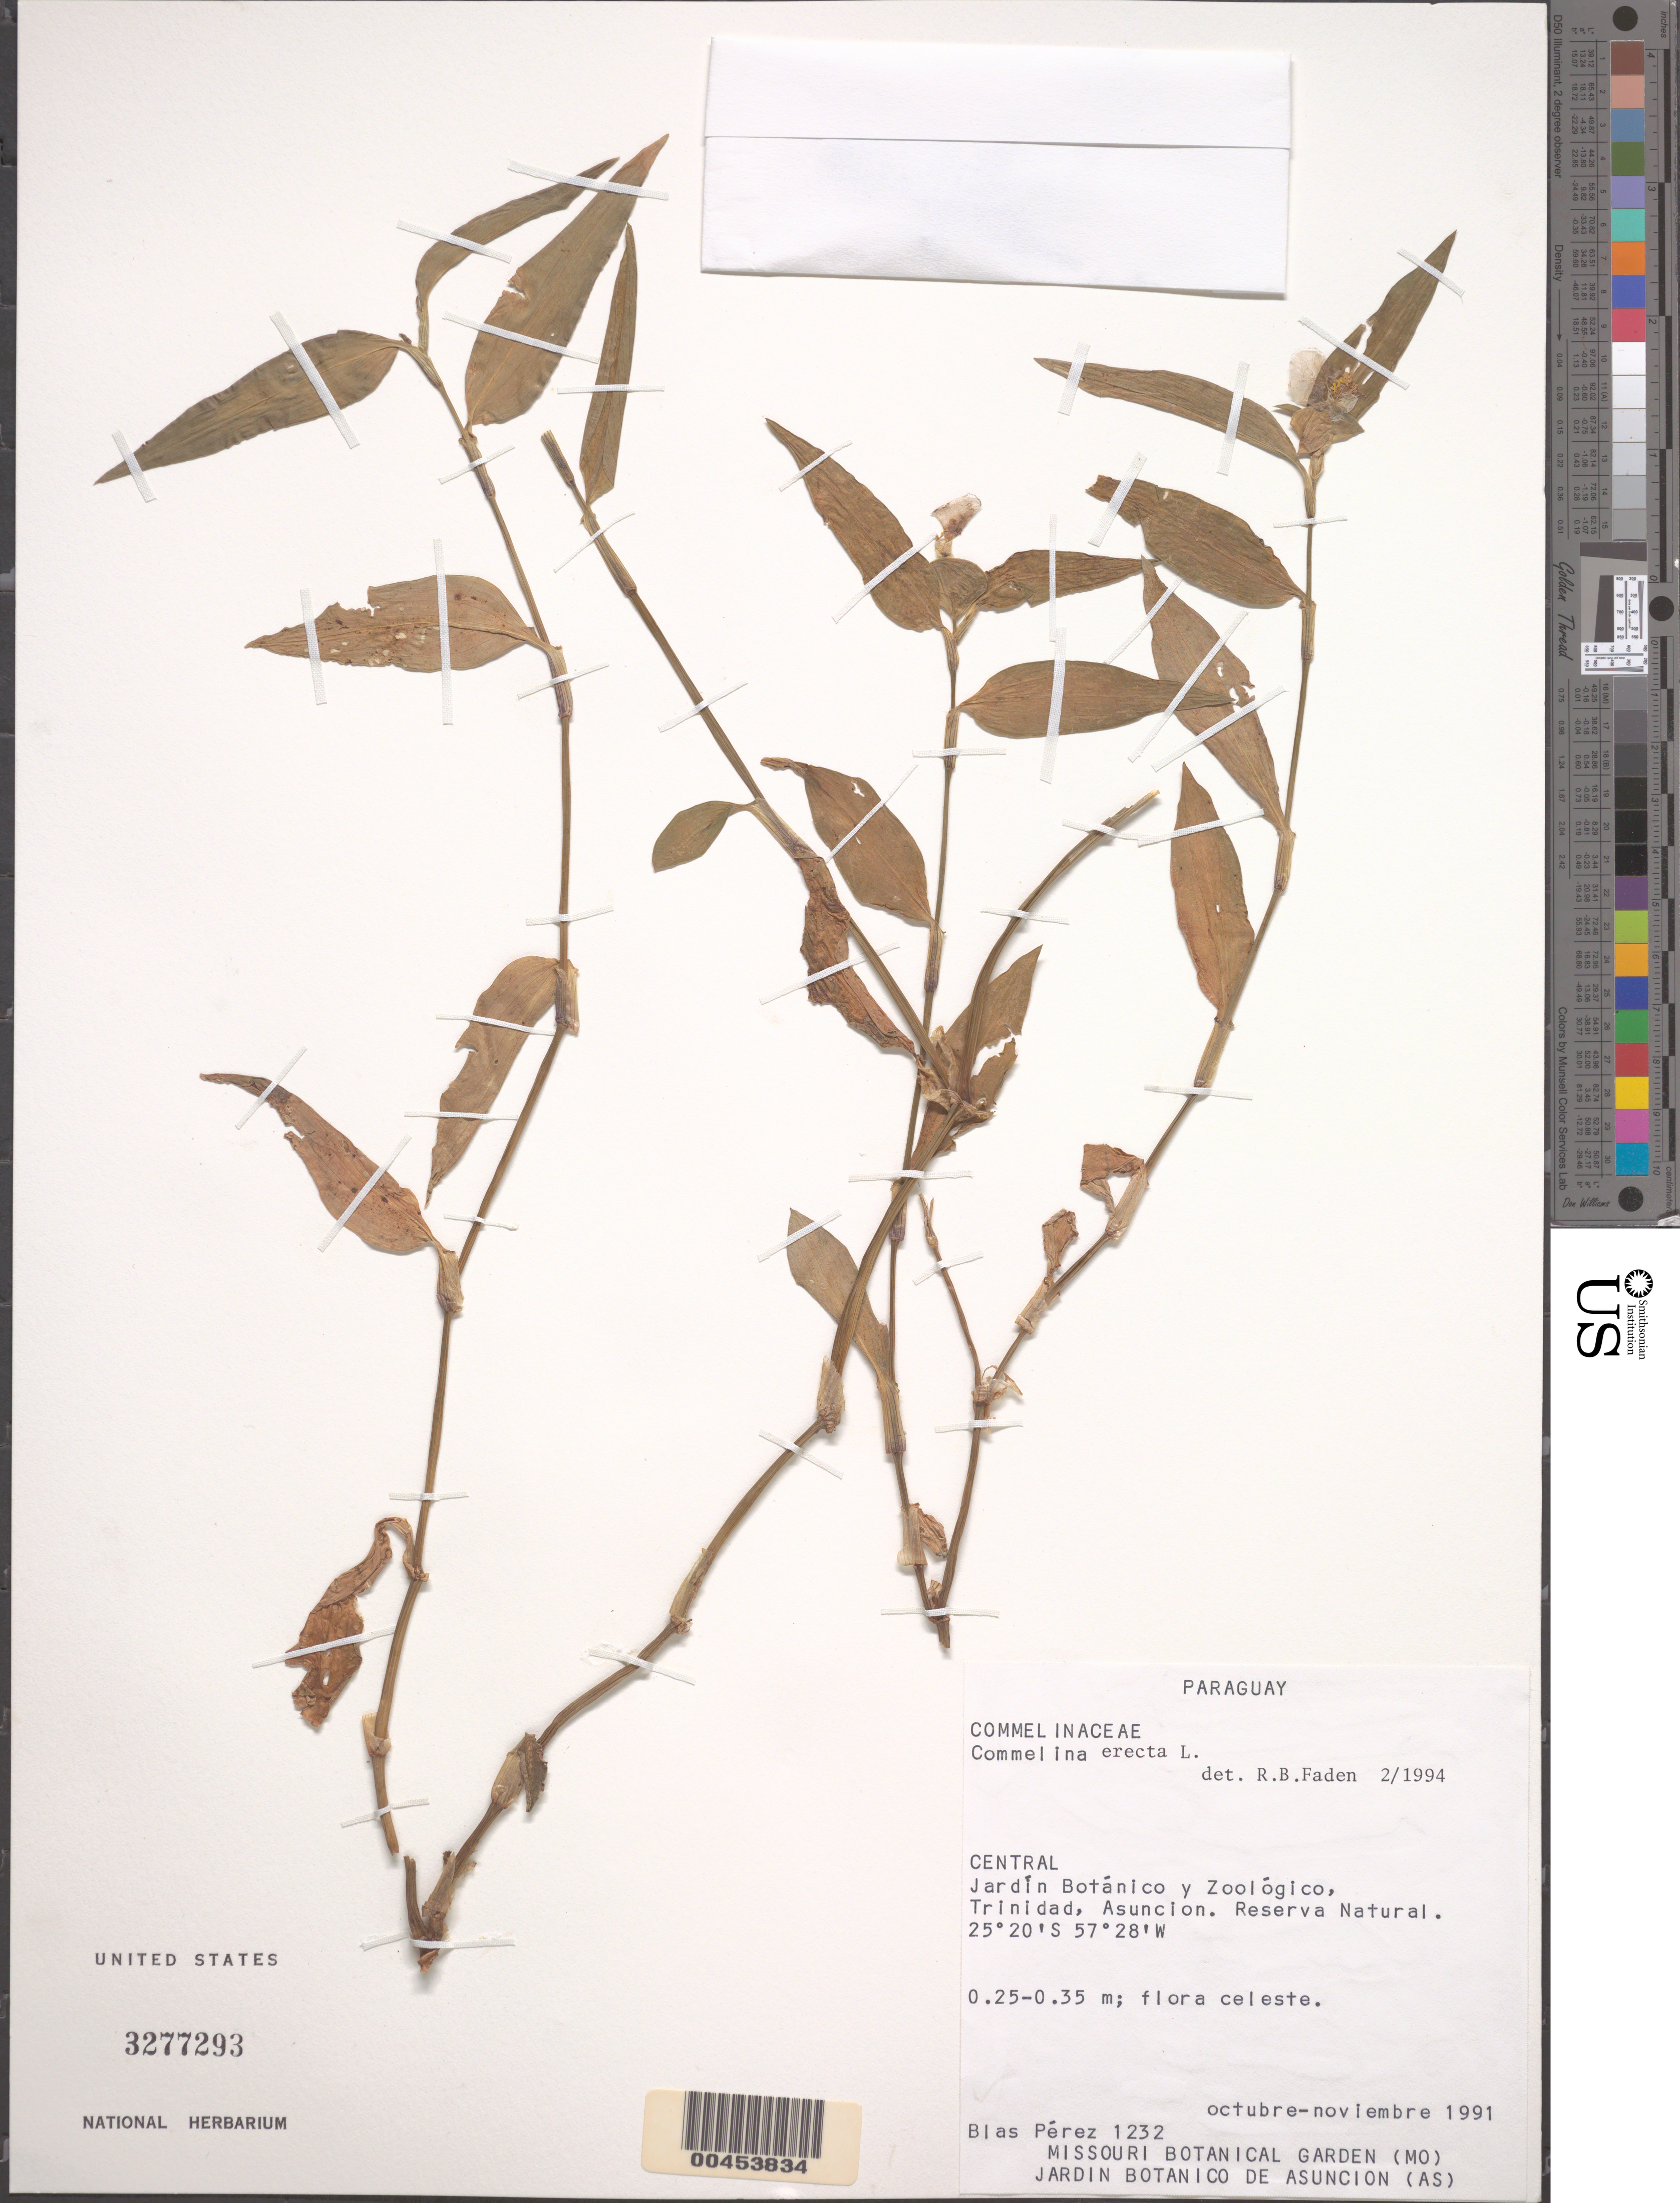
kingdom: Plantae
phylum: Tracheophyta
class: Liliopsida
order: Commelinales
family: Commelinaceae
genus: Commelina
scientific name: Commelina erecta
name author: L.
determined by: Faden, Robert B., (US), Smithsonian Institution - National Museum of Natural History (UNITED STATES)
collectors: B. Pérez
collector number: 1232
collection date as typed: Oct 1991 to -- Nov 1991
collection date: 1991-10/1991-11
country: Paraguay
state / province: Central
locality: Jardin botanical and zoo, trinidad. asuncion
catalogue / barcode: US 3277293